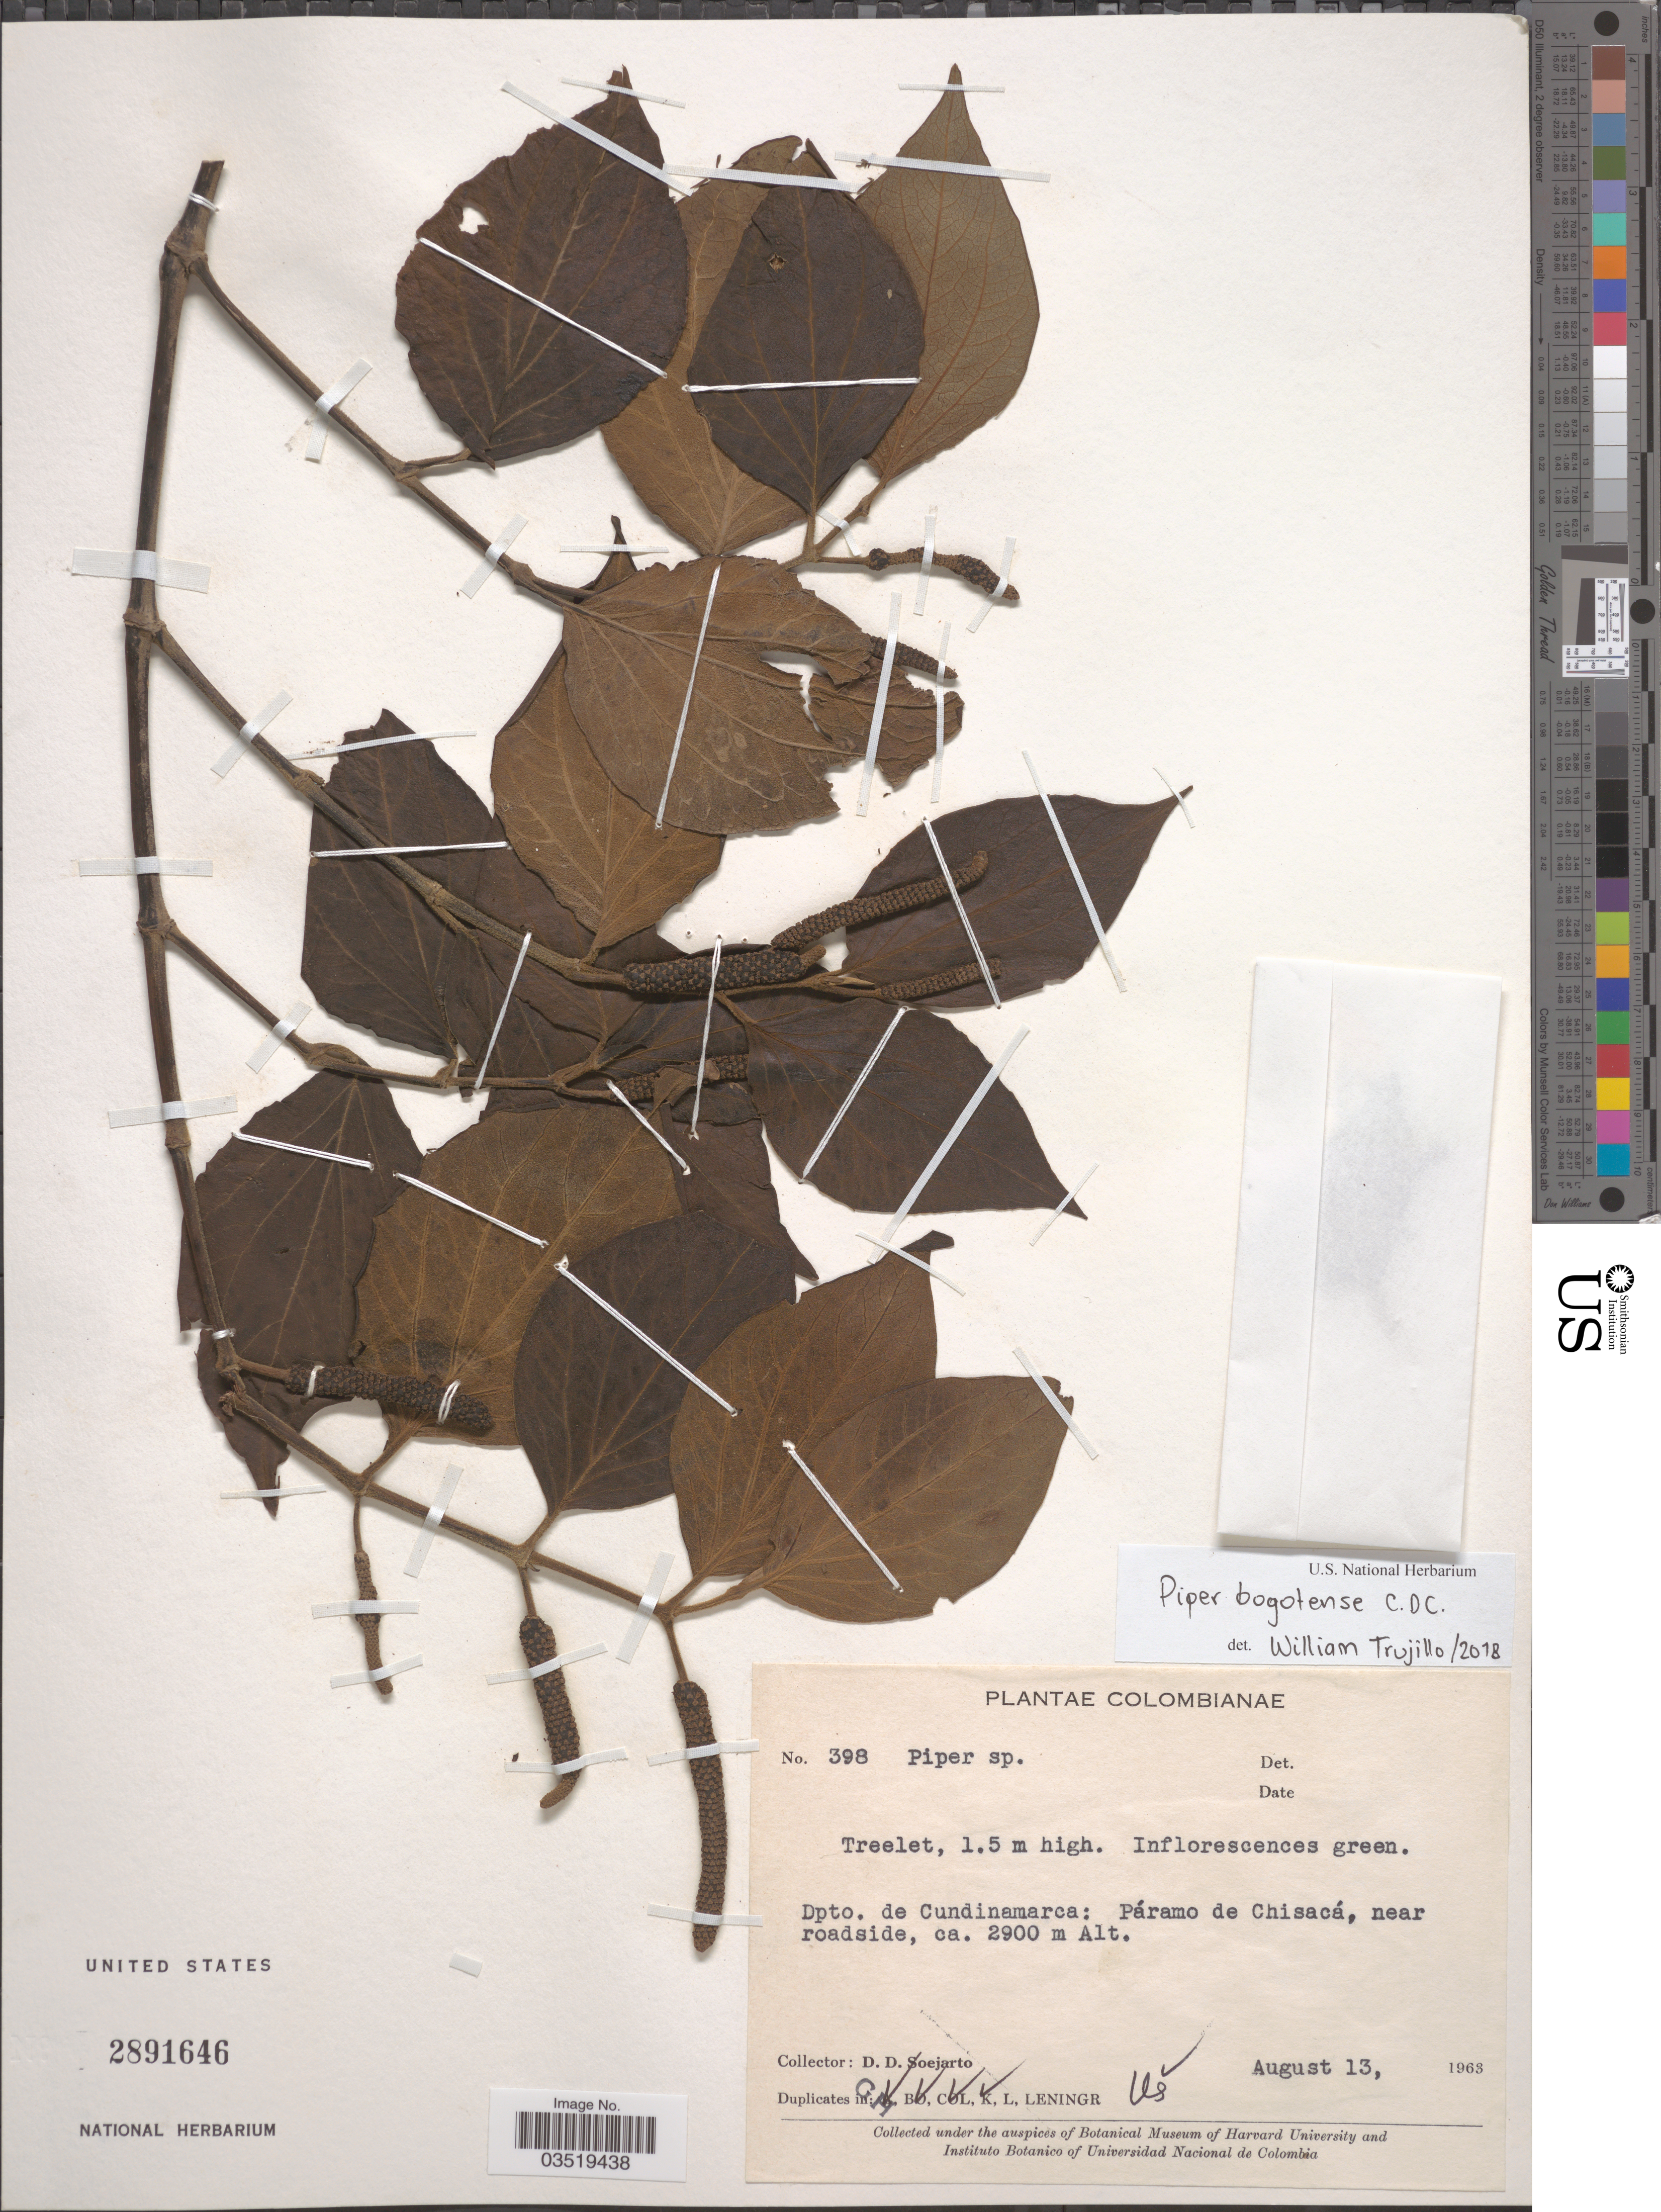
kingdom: Plantae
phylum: Tracheophyta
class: Magnoliopsida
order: Piperales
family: Piperaceae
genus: Piper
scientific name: Piper bogotense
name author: C. DC.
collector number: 398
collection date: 1963-08-13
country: Colombia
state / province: Cundinamarca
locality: Dpto. de Cundinamarca: Páramo de Chisacá, near roadside.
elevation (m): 2900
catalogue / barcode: US 2891646